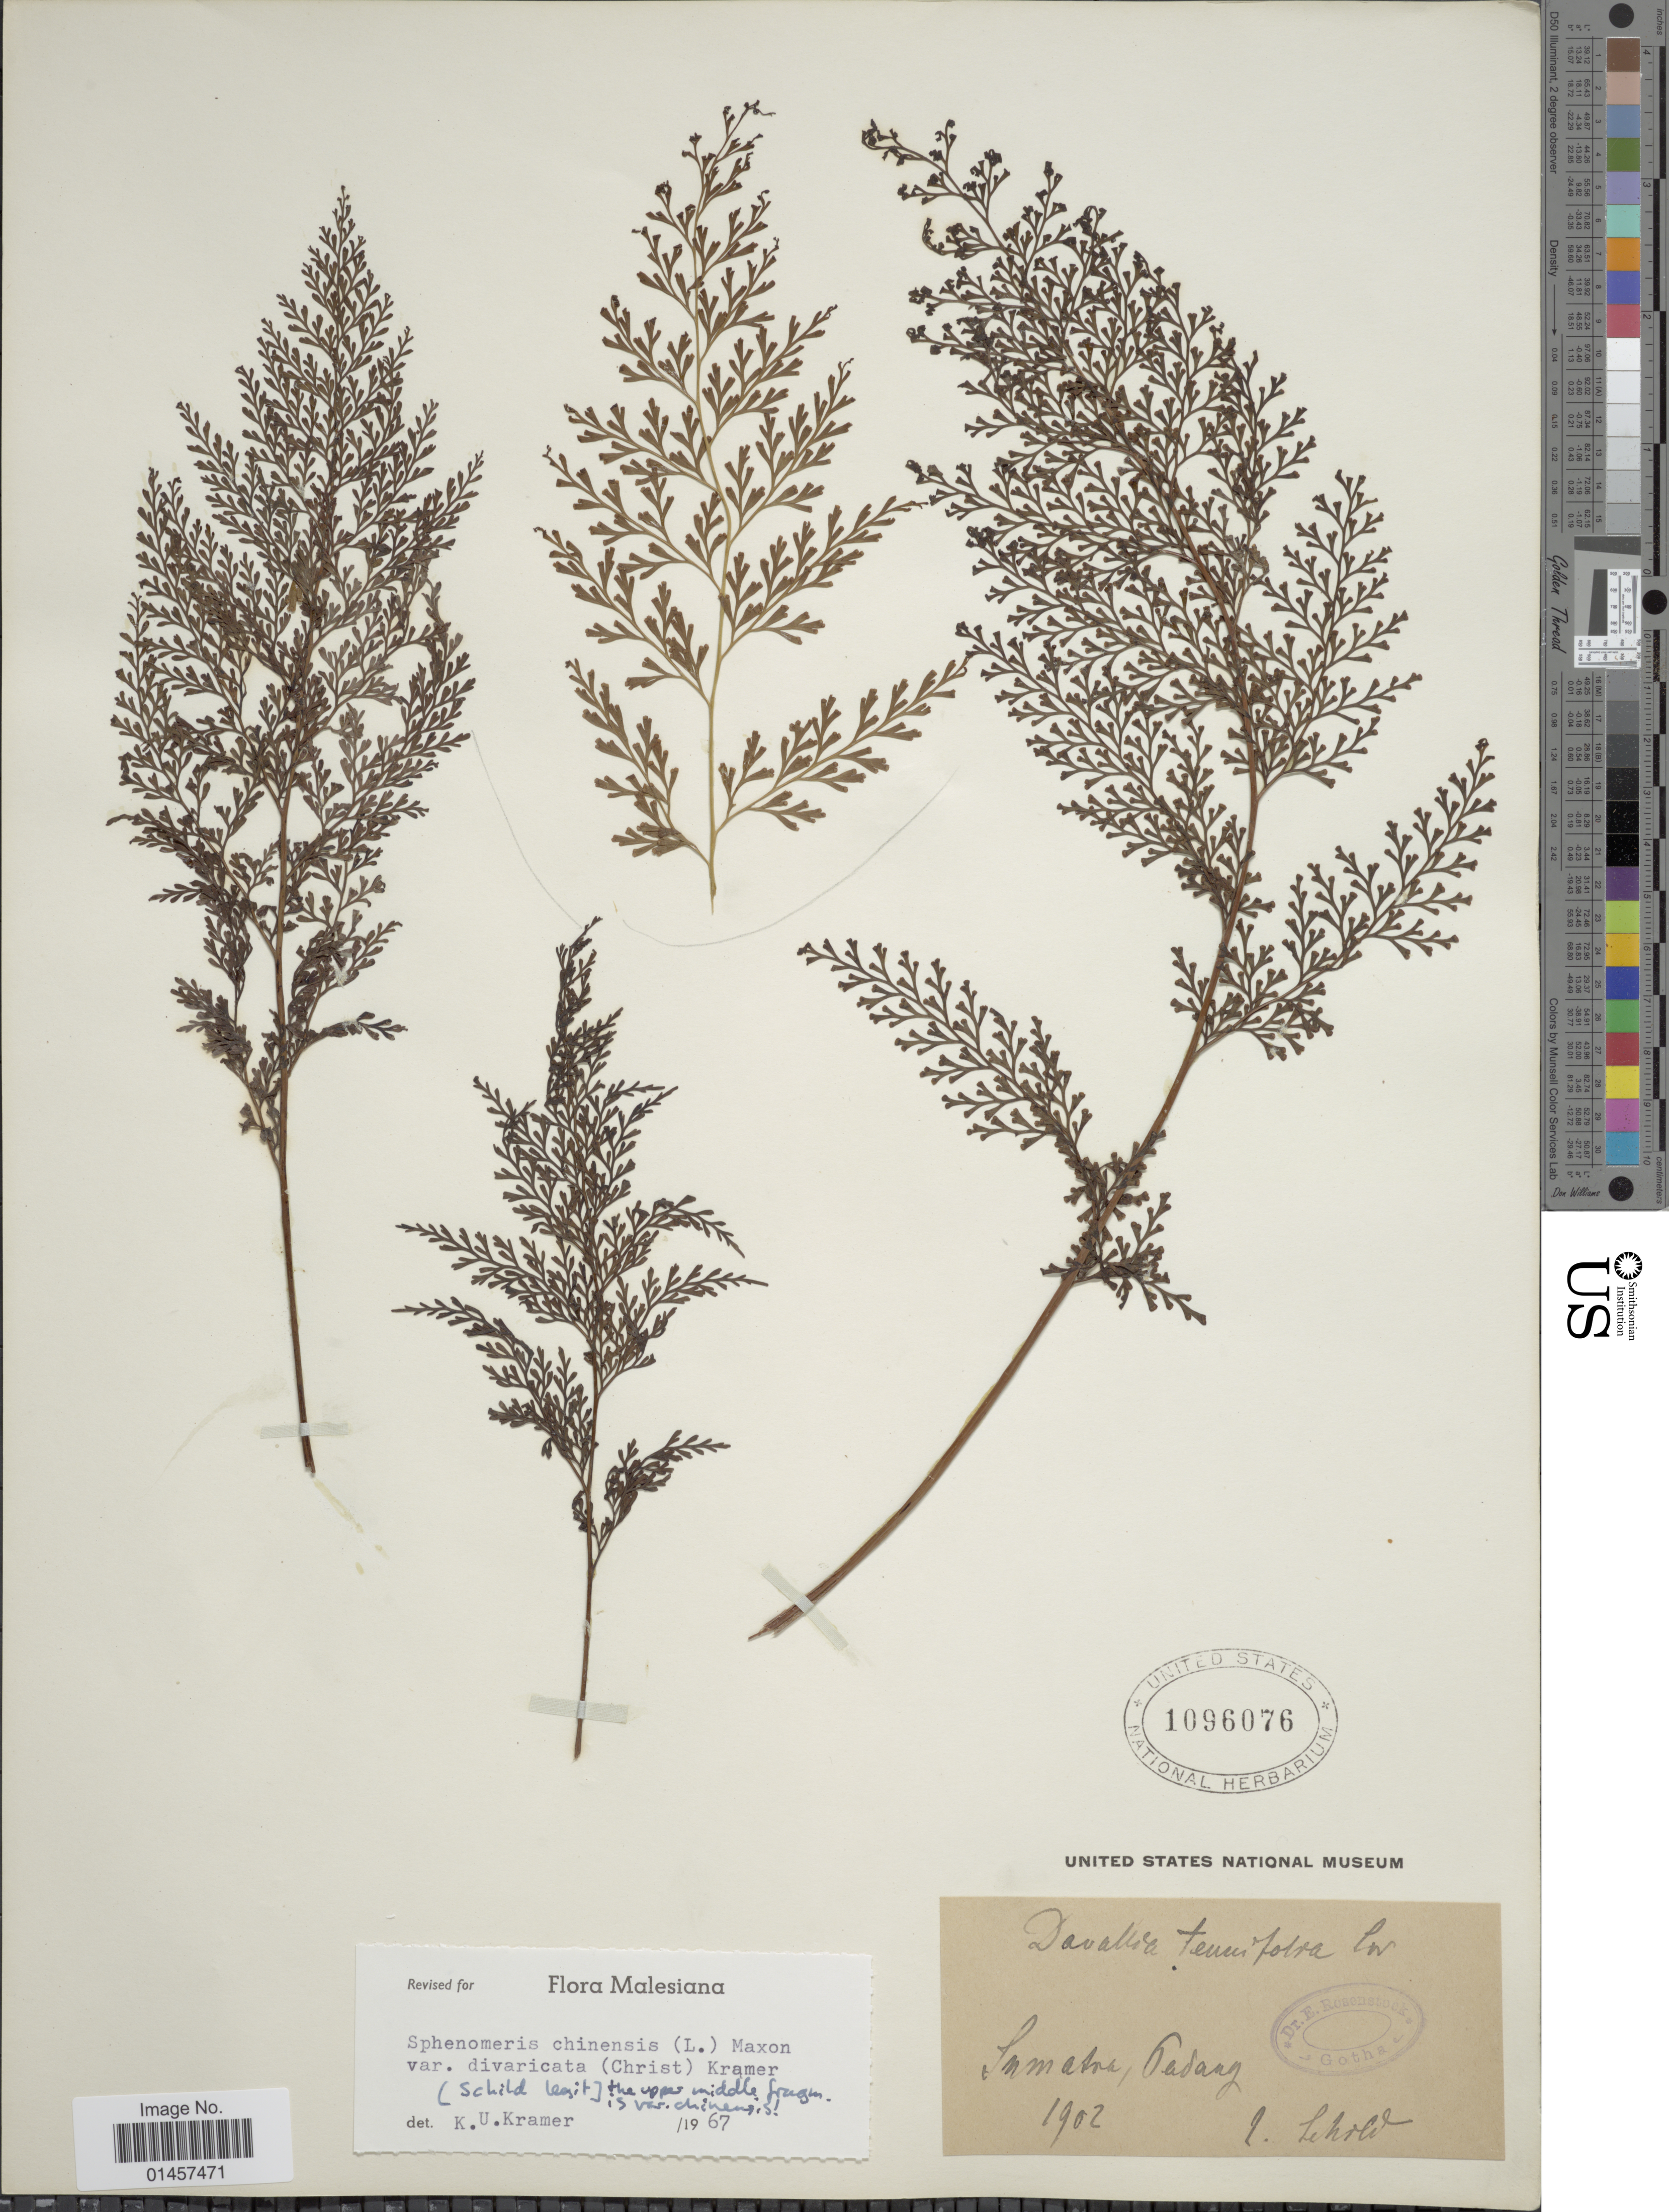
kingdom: Plantae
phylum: Tracheophyta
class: Polypodiopsida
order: Polypodiales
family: Lindsaeaceae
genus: Sphenomeris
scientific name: Sphenomeris chinensis var. divaricata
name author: (Christ) K.U. Kramer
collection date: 1902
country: Indonesia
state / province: Sumatra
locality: Sumatra, Padang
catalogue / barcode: US 1096076